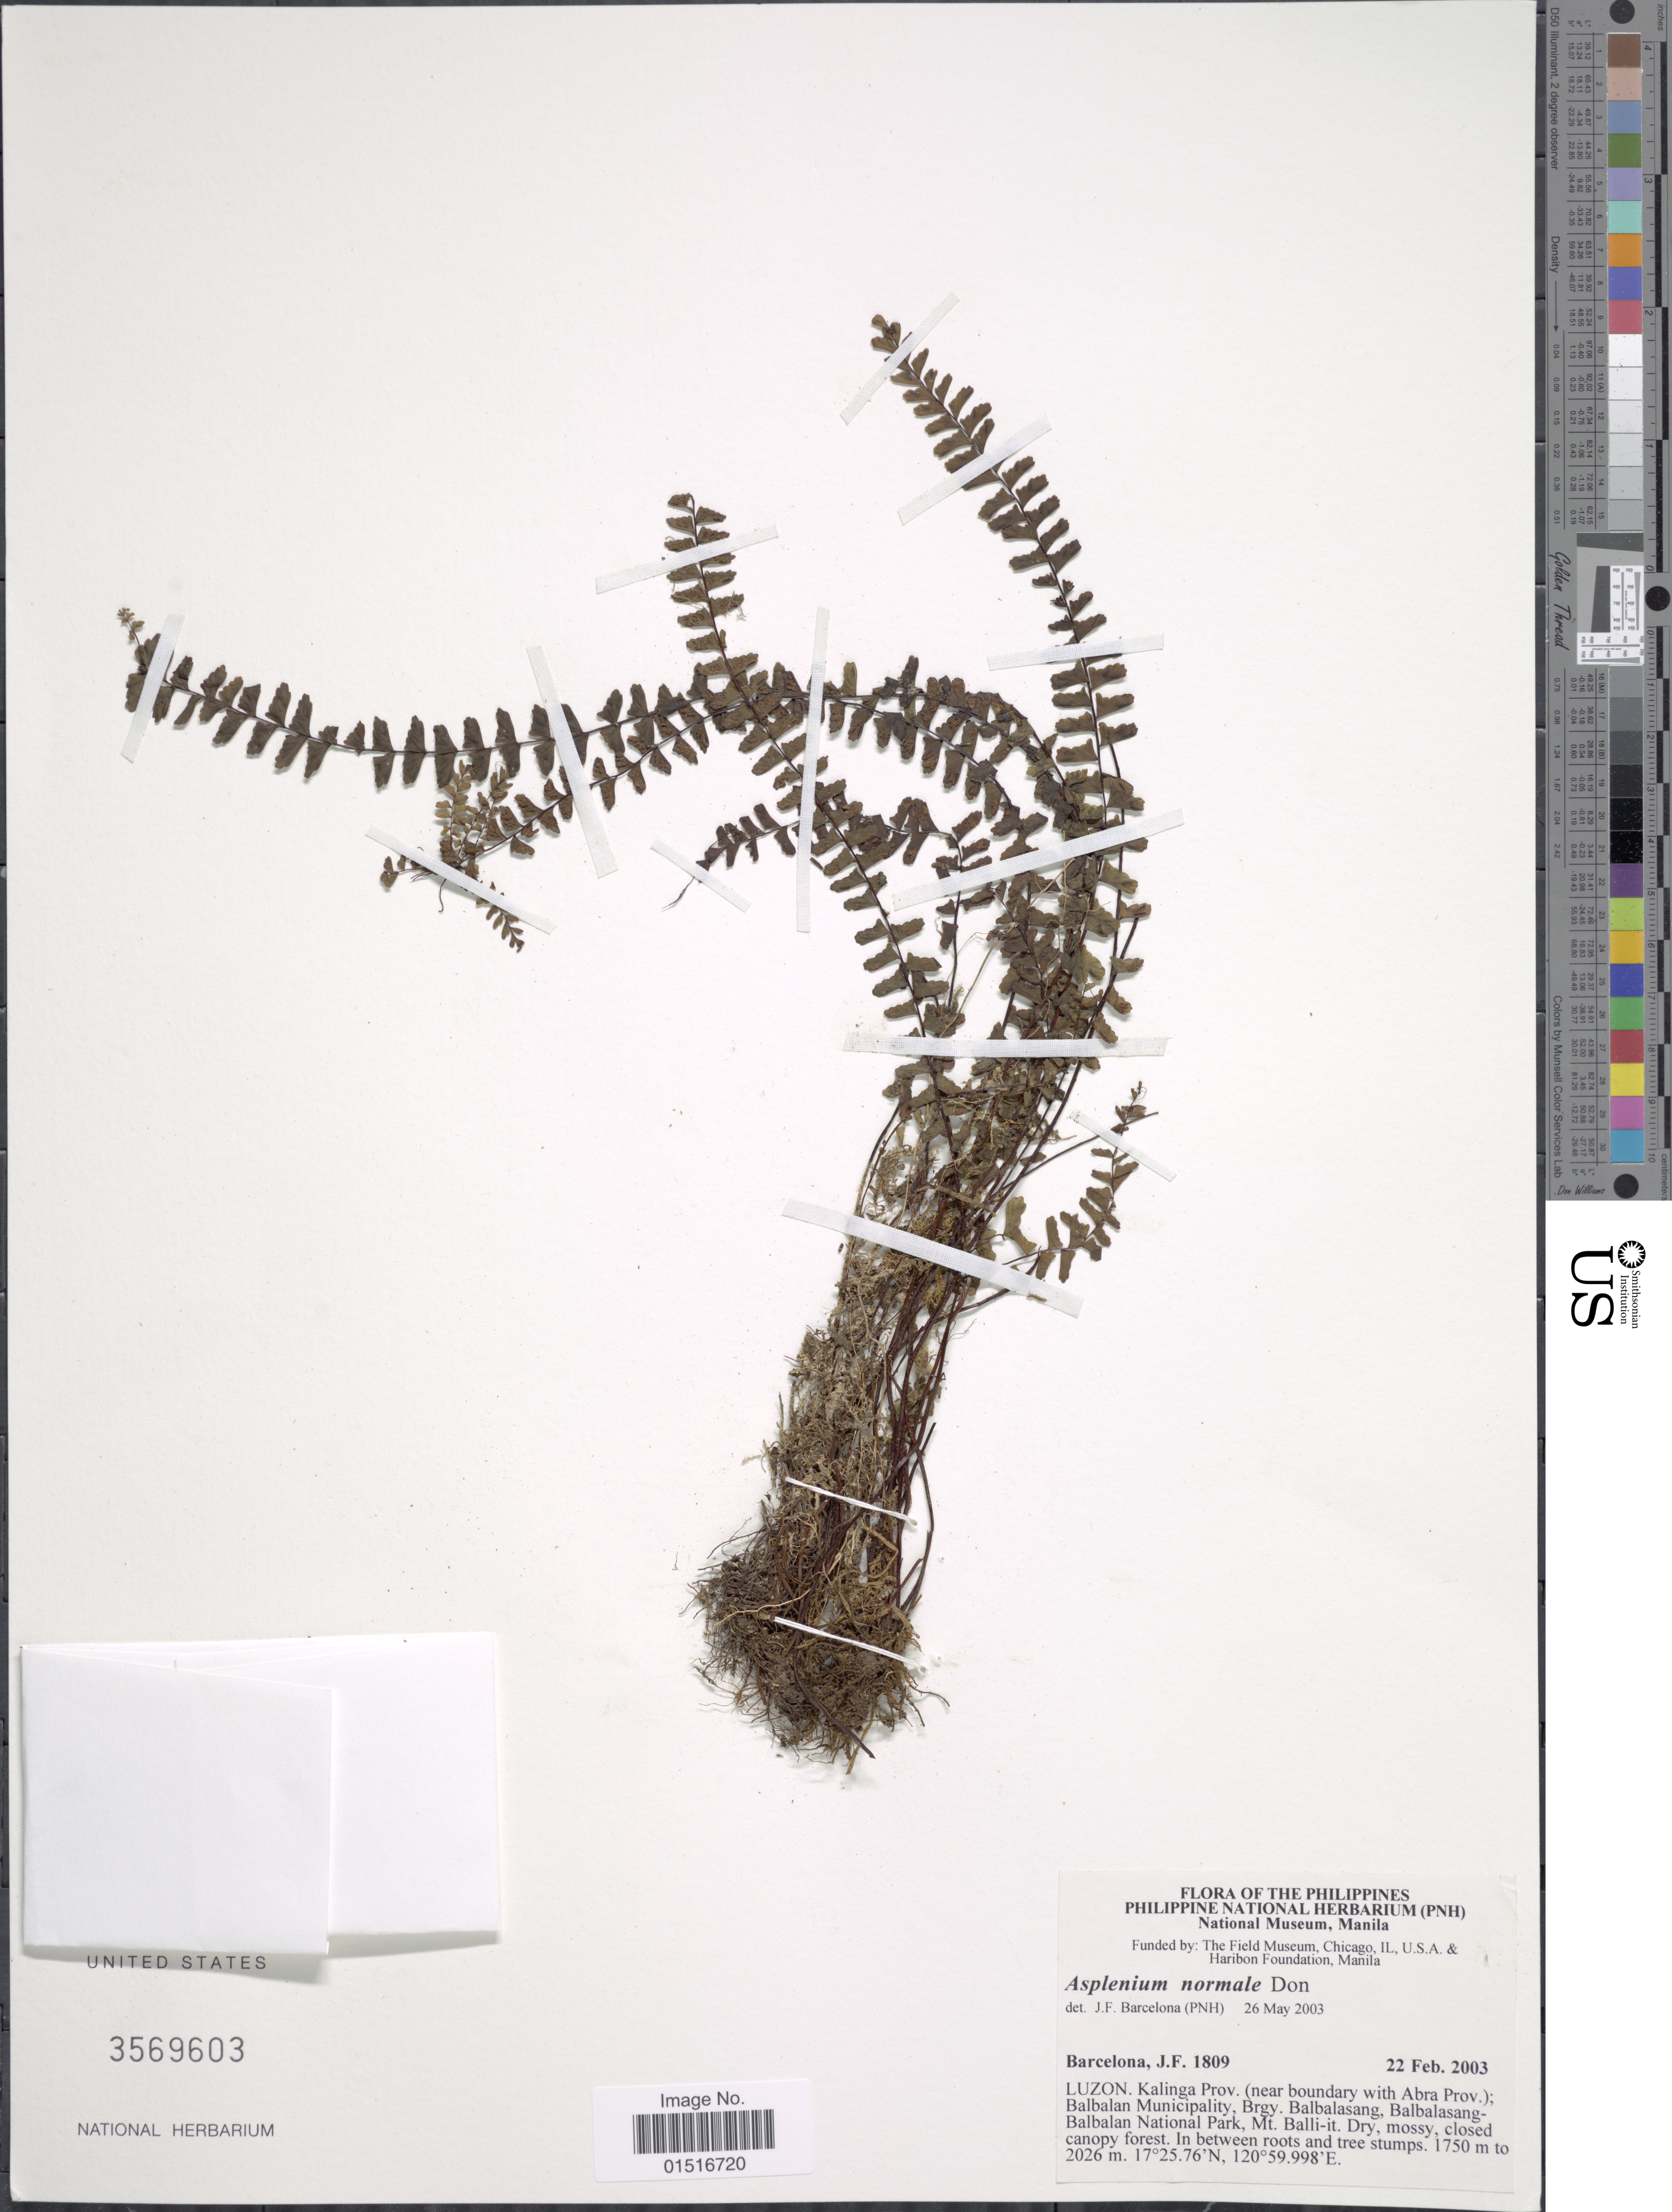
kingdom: Plantae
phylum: Tracheophyta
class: Polypodiopsida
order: Polypodiales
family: Aspleniaceae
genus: Asplenium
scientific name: Asplenium normale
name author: D. Don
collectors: J. F. Barcelona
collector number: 1809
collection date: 2003-02-22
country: Philippines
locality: Luzon. Kalinga Prov. (near boundary with Abra Prov.); Balbalan Municipality, Brgy. Balbalasang, Blabalasang-Balbalan National Park, Mt. Balli-it. Dry, mossy closed canopy forest.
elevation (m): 1750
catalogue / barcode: US 3569603